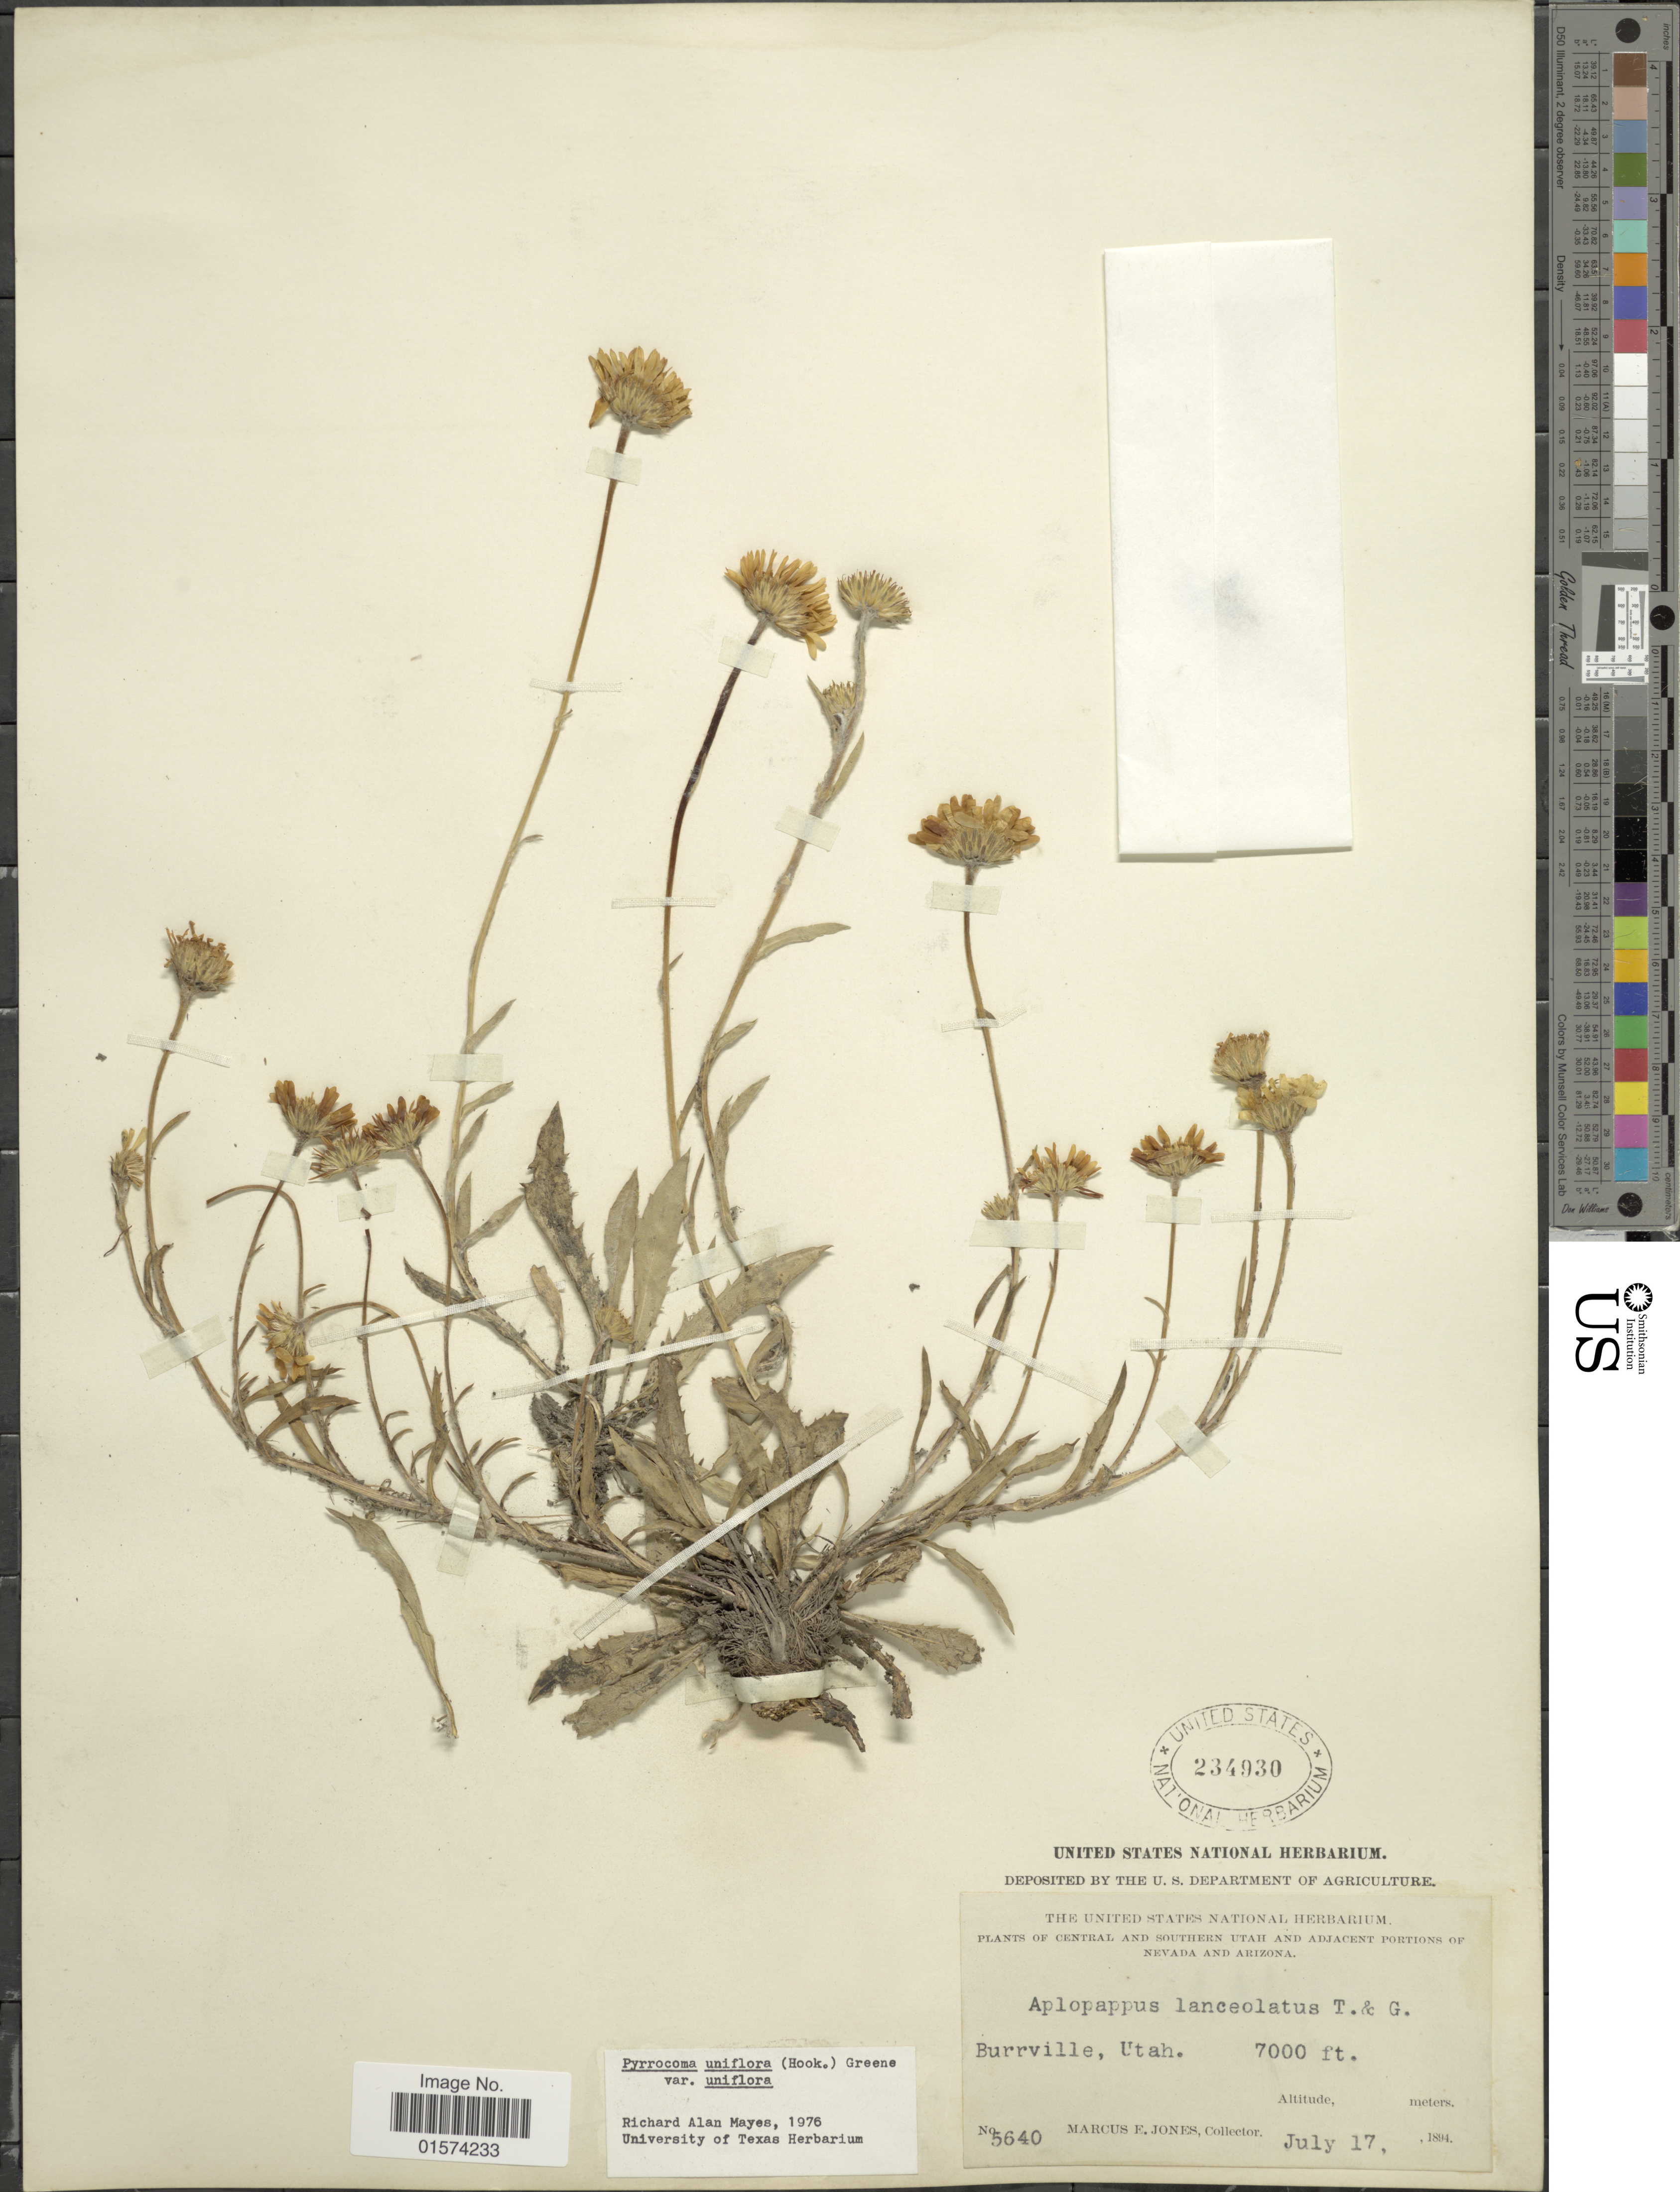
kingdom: Plantae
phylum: Tracheophyta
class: Magnoliopsida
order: Asterales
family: Asteraceae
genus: Pyrrocoma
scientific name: Pyrrocoma uniflora var. uniflora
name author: (Hook.) Greene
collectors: M. E. Jones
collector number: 5640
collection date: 1894-07-17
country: United States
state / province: Utah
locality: Central and Southern Utah, Burrville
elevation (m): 2134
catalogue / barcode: US 234930